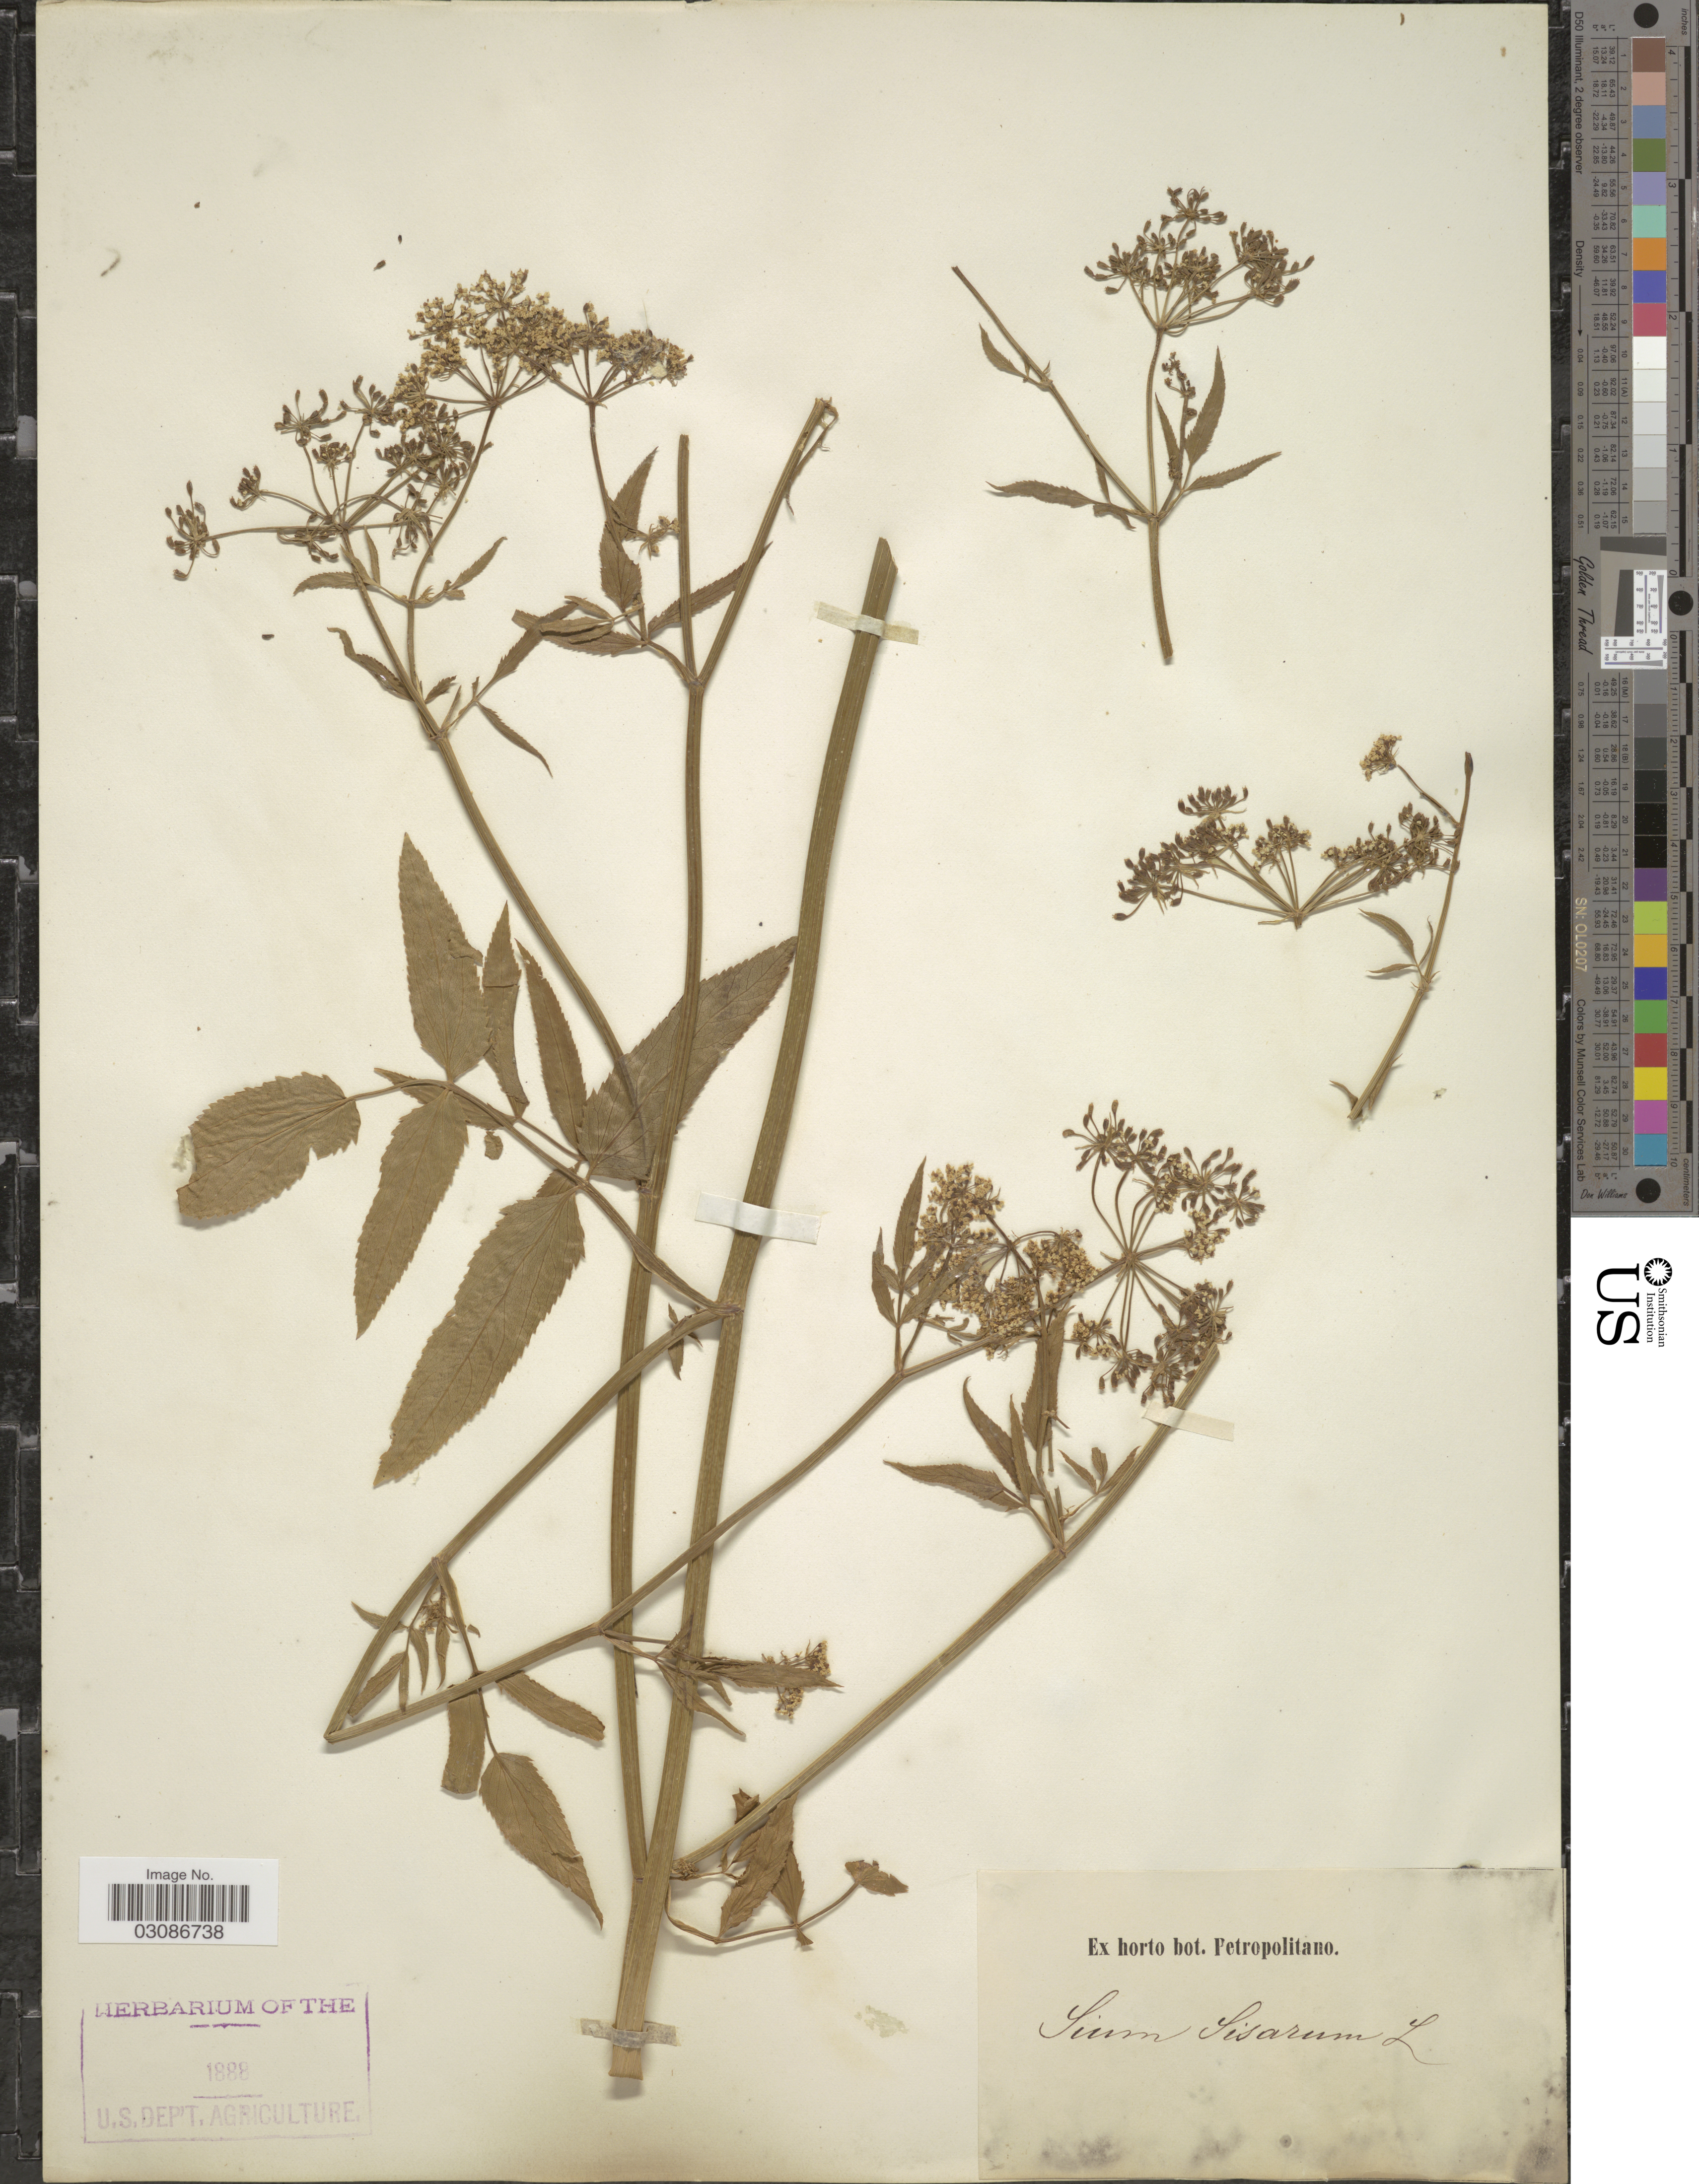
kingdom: Plantae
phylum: Tracheophyta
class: Magnoliopsida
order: Apiales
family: Apiaceae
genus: Sium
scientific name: Sium sisarum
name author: L.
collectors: ex Horto Bot. Petropolitano